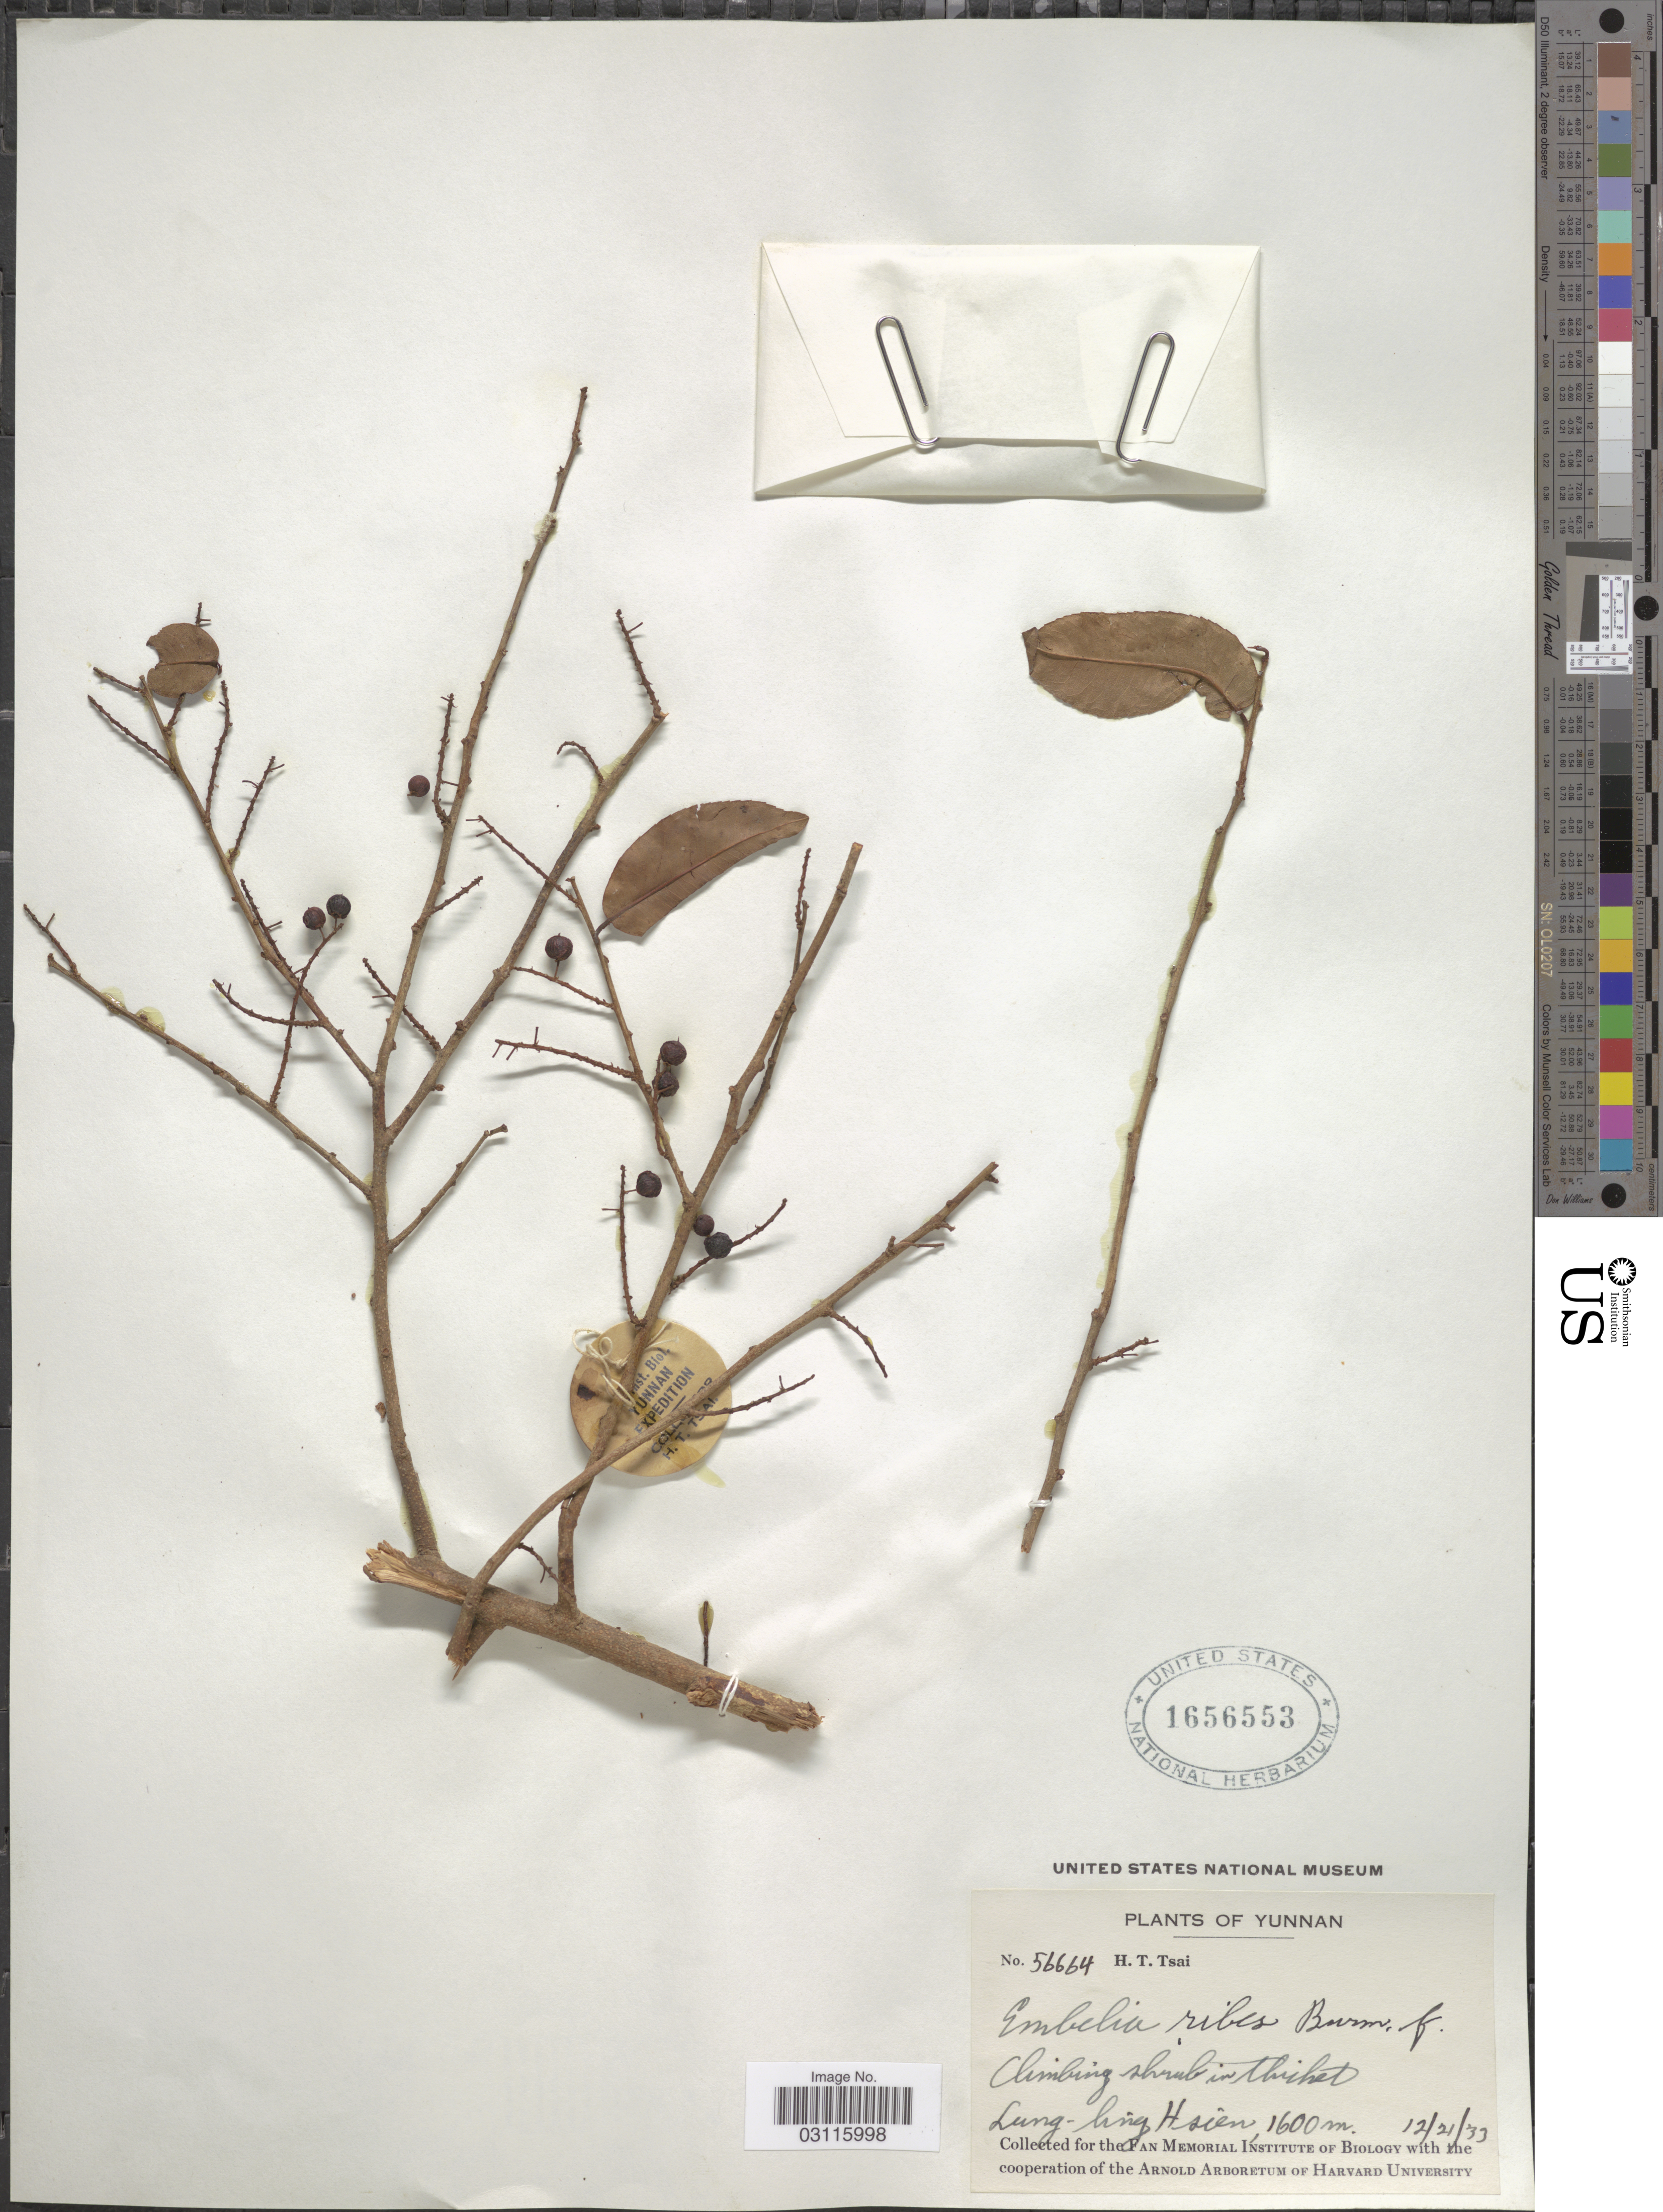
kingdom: Plantae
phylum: Tracheophyta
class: Magnoliopsida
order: Ericales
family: Primulaceae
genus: Embelia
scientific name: Embelia ribes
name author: Burm. f.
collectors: H. Tsai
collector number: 56664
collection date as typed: Transcribed d/m/y: 21/12/33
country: China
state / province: Yunnan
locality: Lung-ling Hsien.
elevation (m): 1600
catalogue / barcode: US 1656553